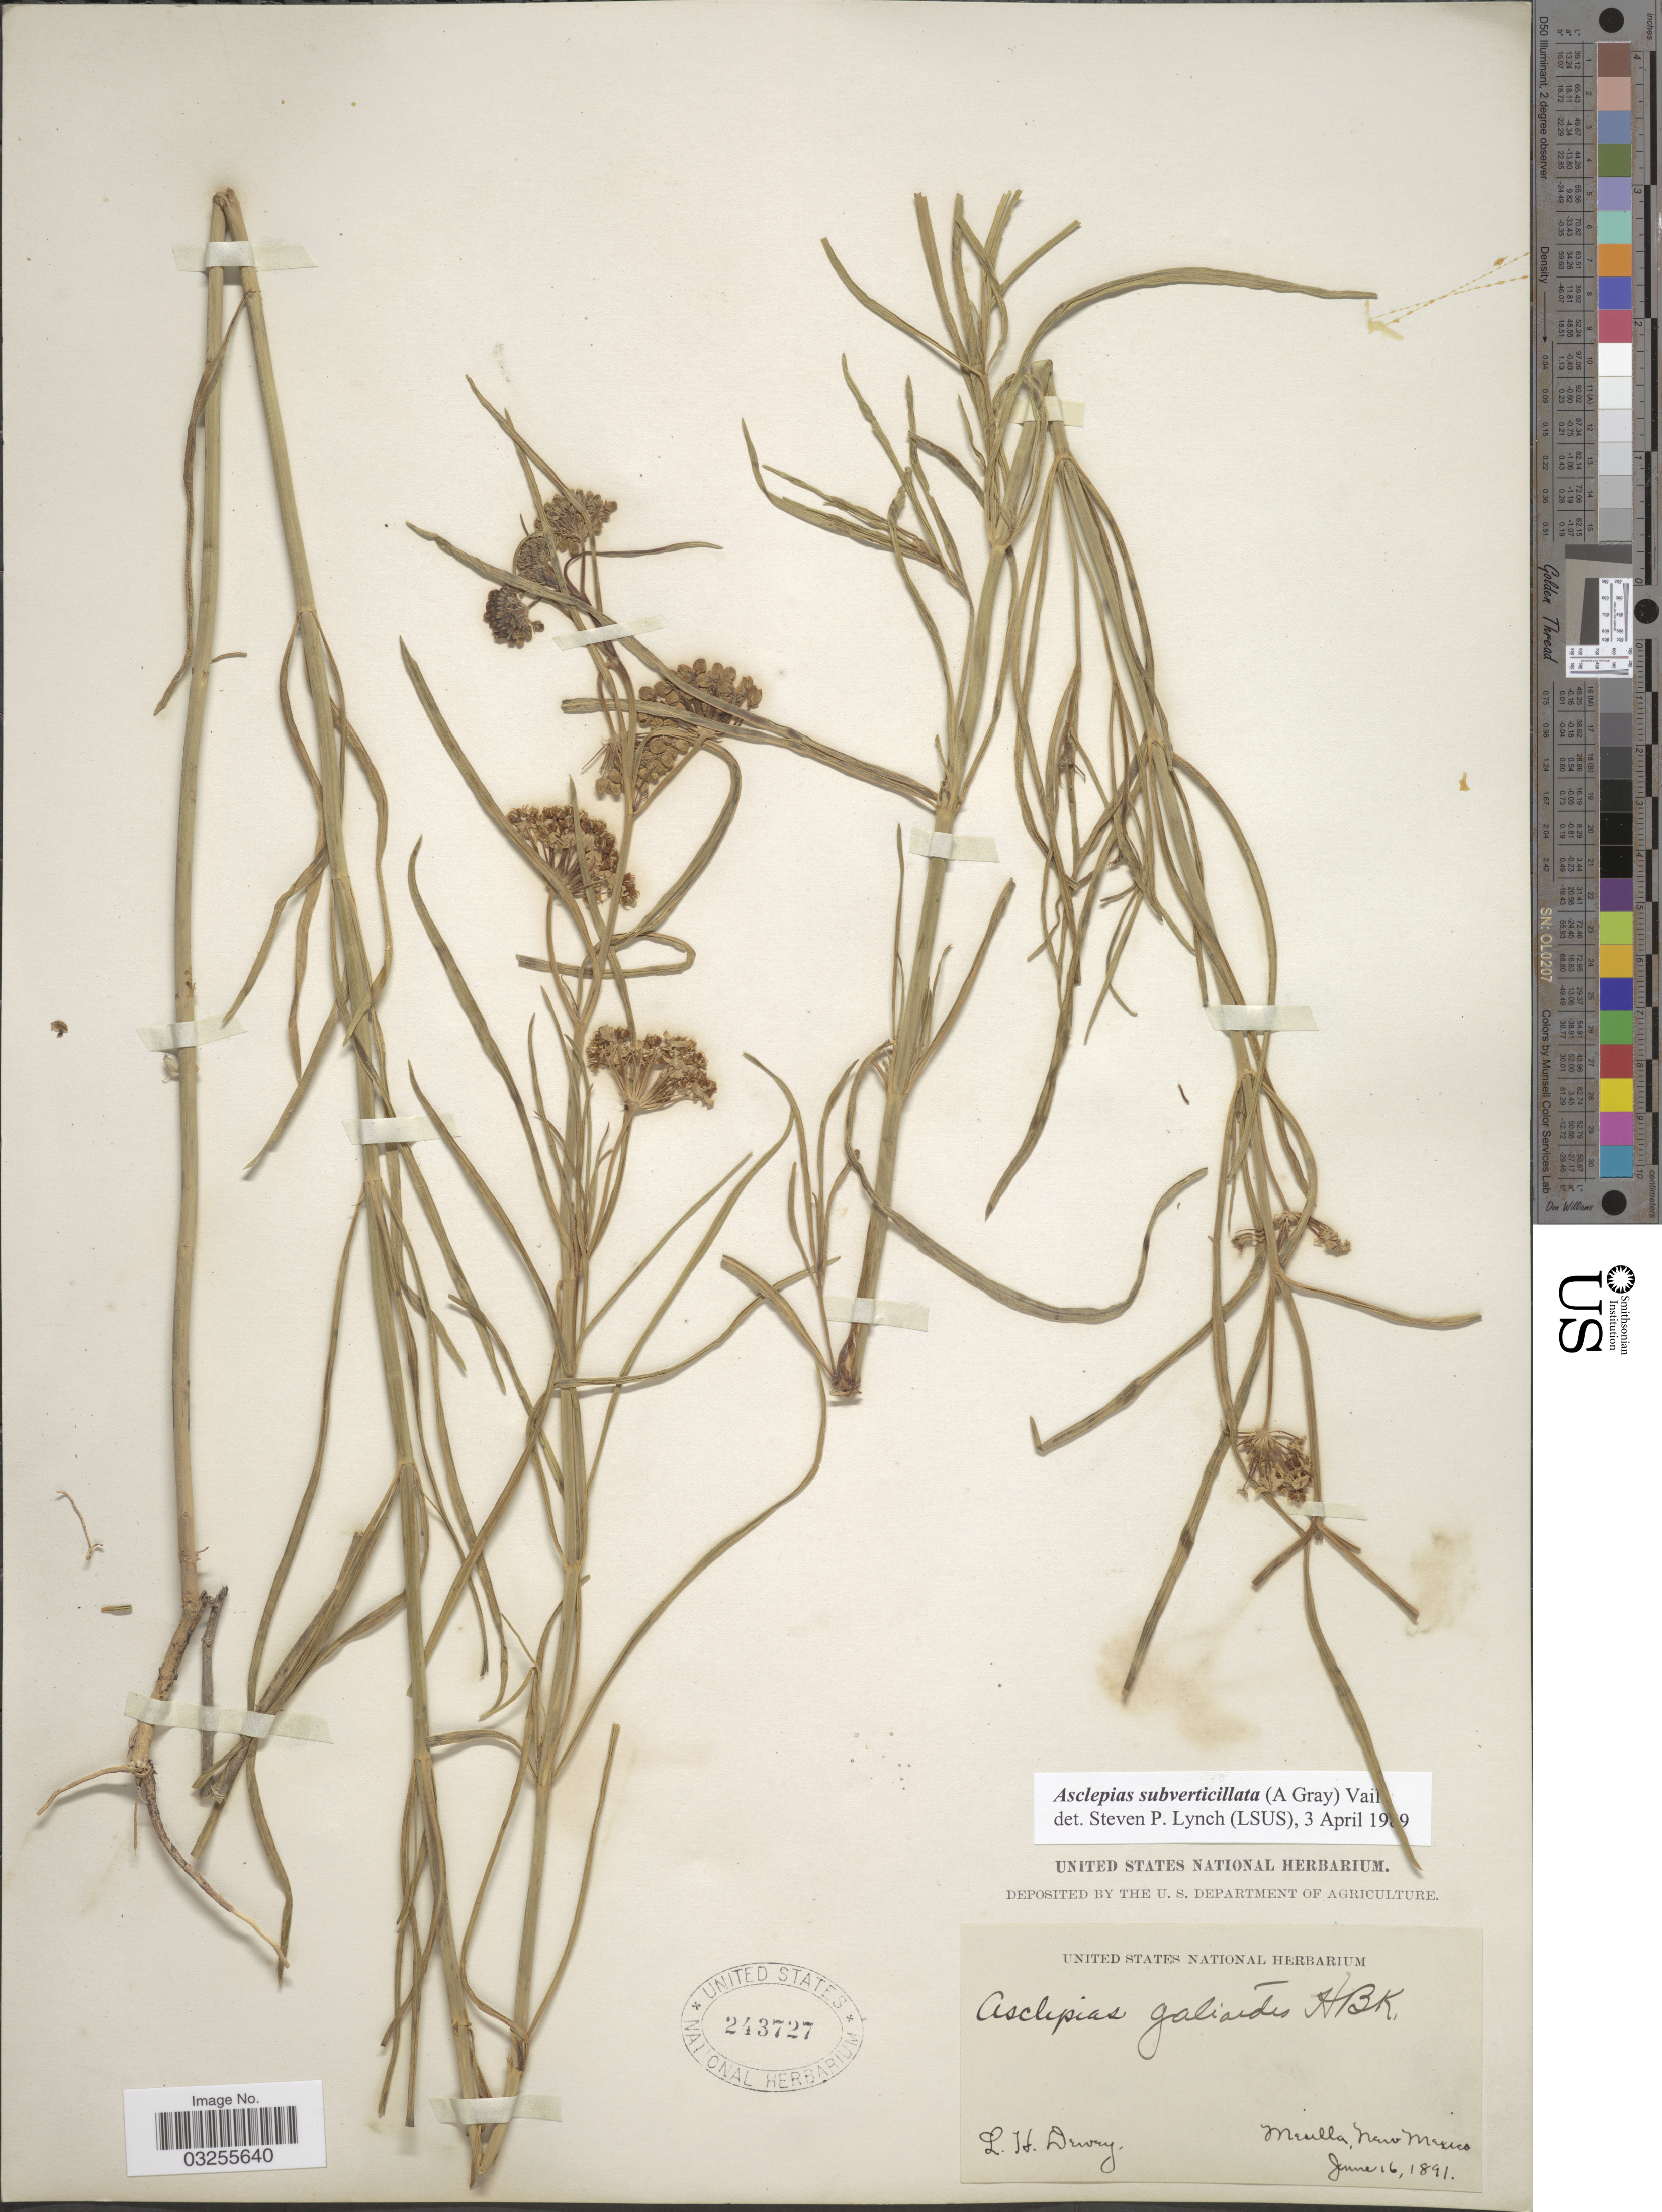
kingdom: Plantae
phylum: Tracheophyta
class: Magnoliopsida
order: Gentianales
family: Apocynaceae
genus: Asclepias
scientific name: Asclepias subverticillata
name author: (A. Gray) Vail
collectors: L. H. Dewey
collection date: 1891-06-16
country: United States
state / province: New Mexico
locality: Mesilla.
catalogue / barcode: US 243727